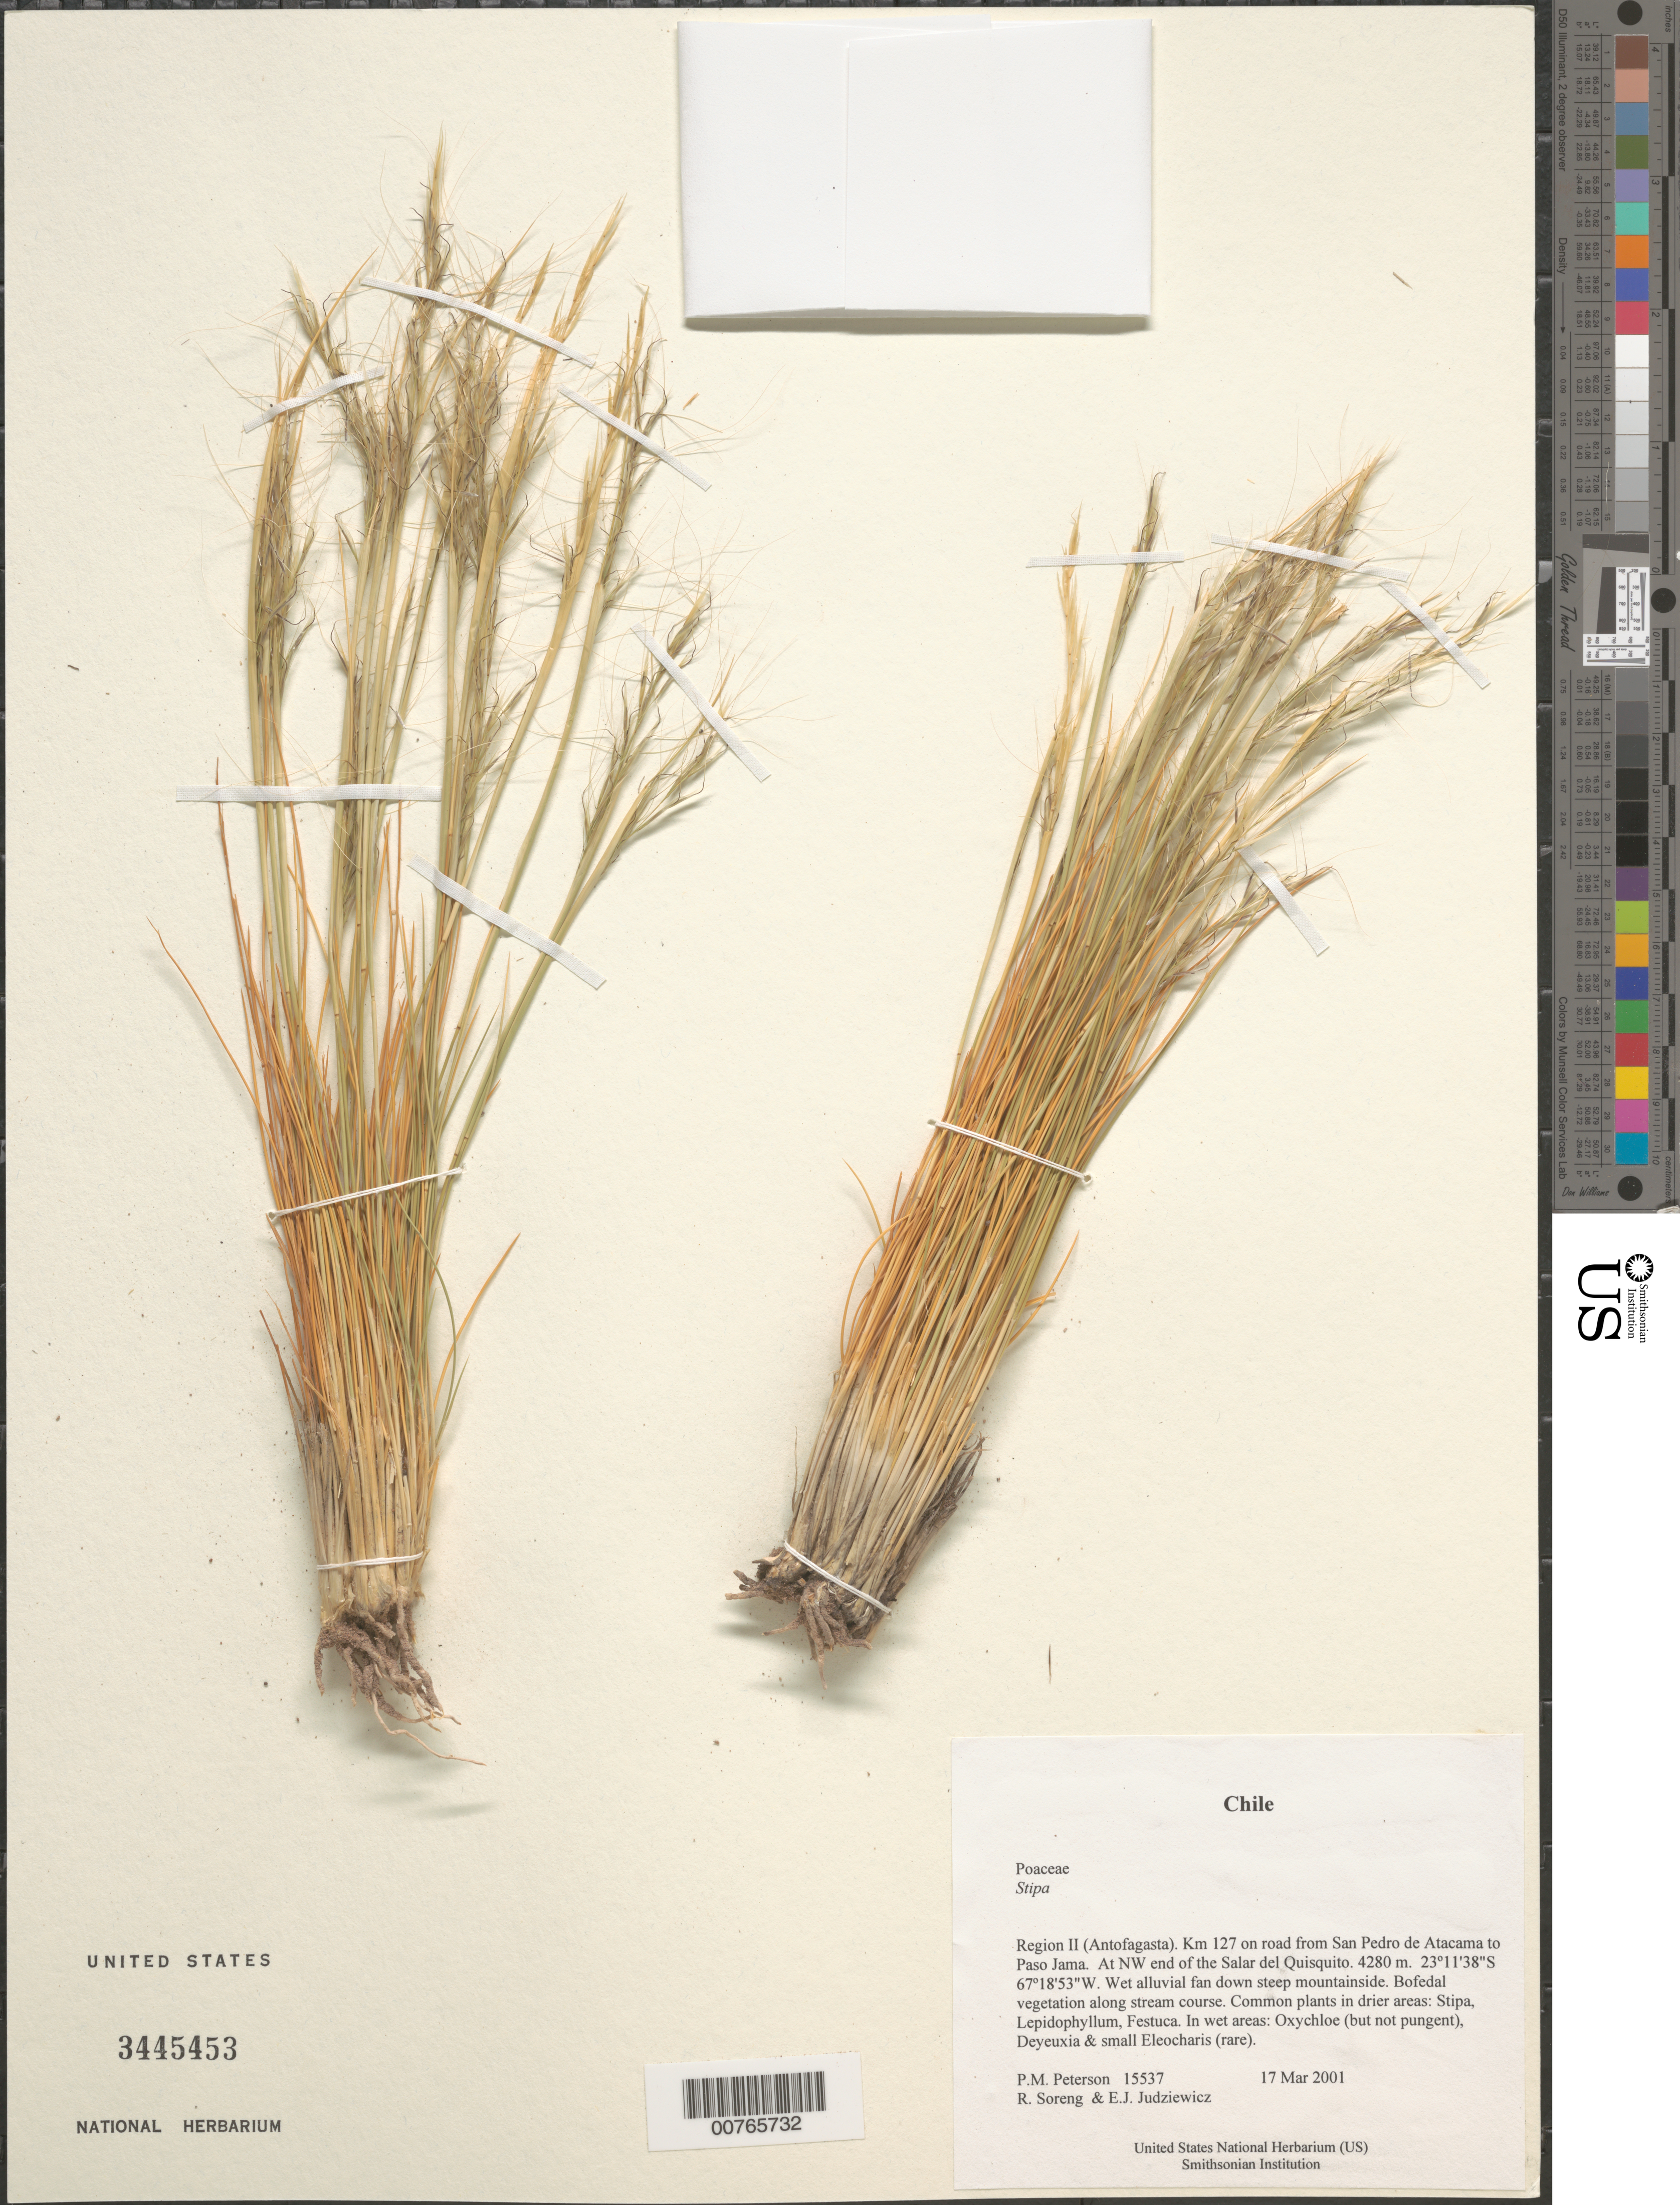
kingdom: Plantae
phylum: Tracheophyta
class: Liliopsida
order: Poales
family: Poaceae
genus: Stipa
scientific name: Stipa sp.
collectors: P. M. Peterson, R. J. Soreng & E. J. Judziewicz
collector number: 15537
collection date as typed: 17 Mar 2001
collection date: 2001-03-17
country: Chile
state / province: Antofagasta (II)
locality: Km 127 on road from San Pedro de Atacama to Paso Jama. At NW end of the Salar del Quisquito.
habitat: Wet alluvial fan down steep mountainside.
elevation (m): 4280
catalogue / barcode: US 3445453